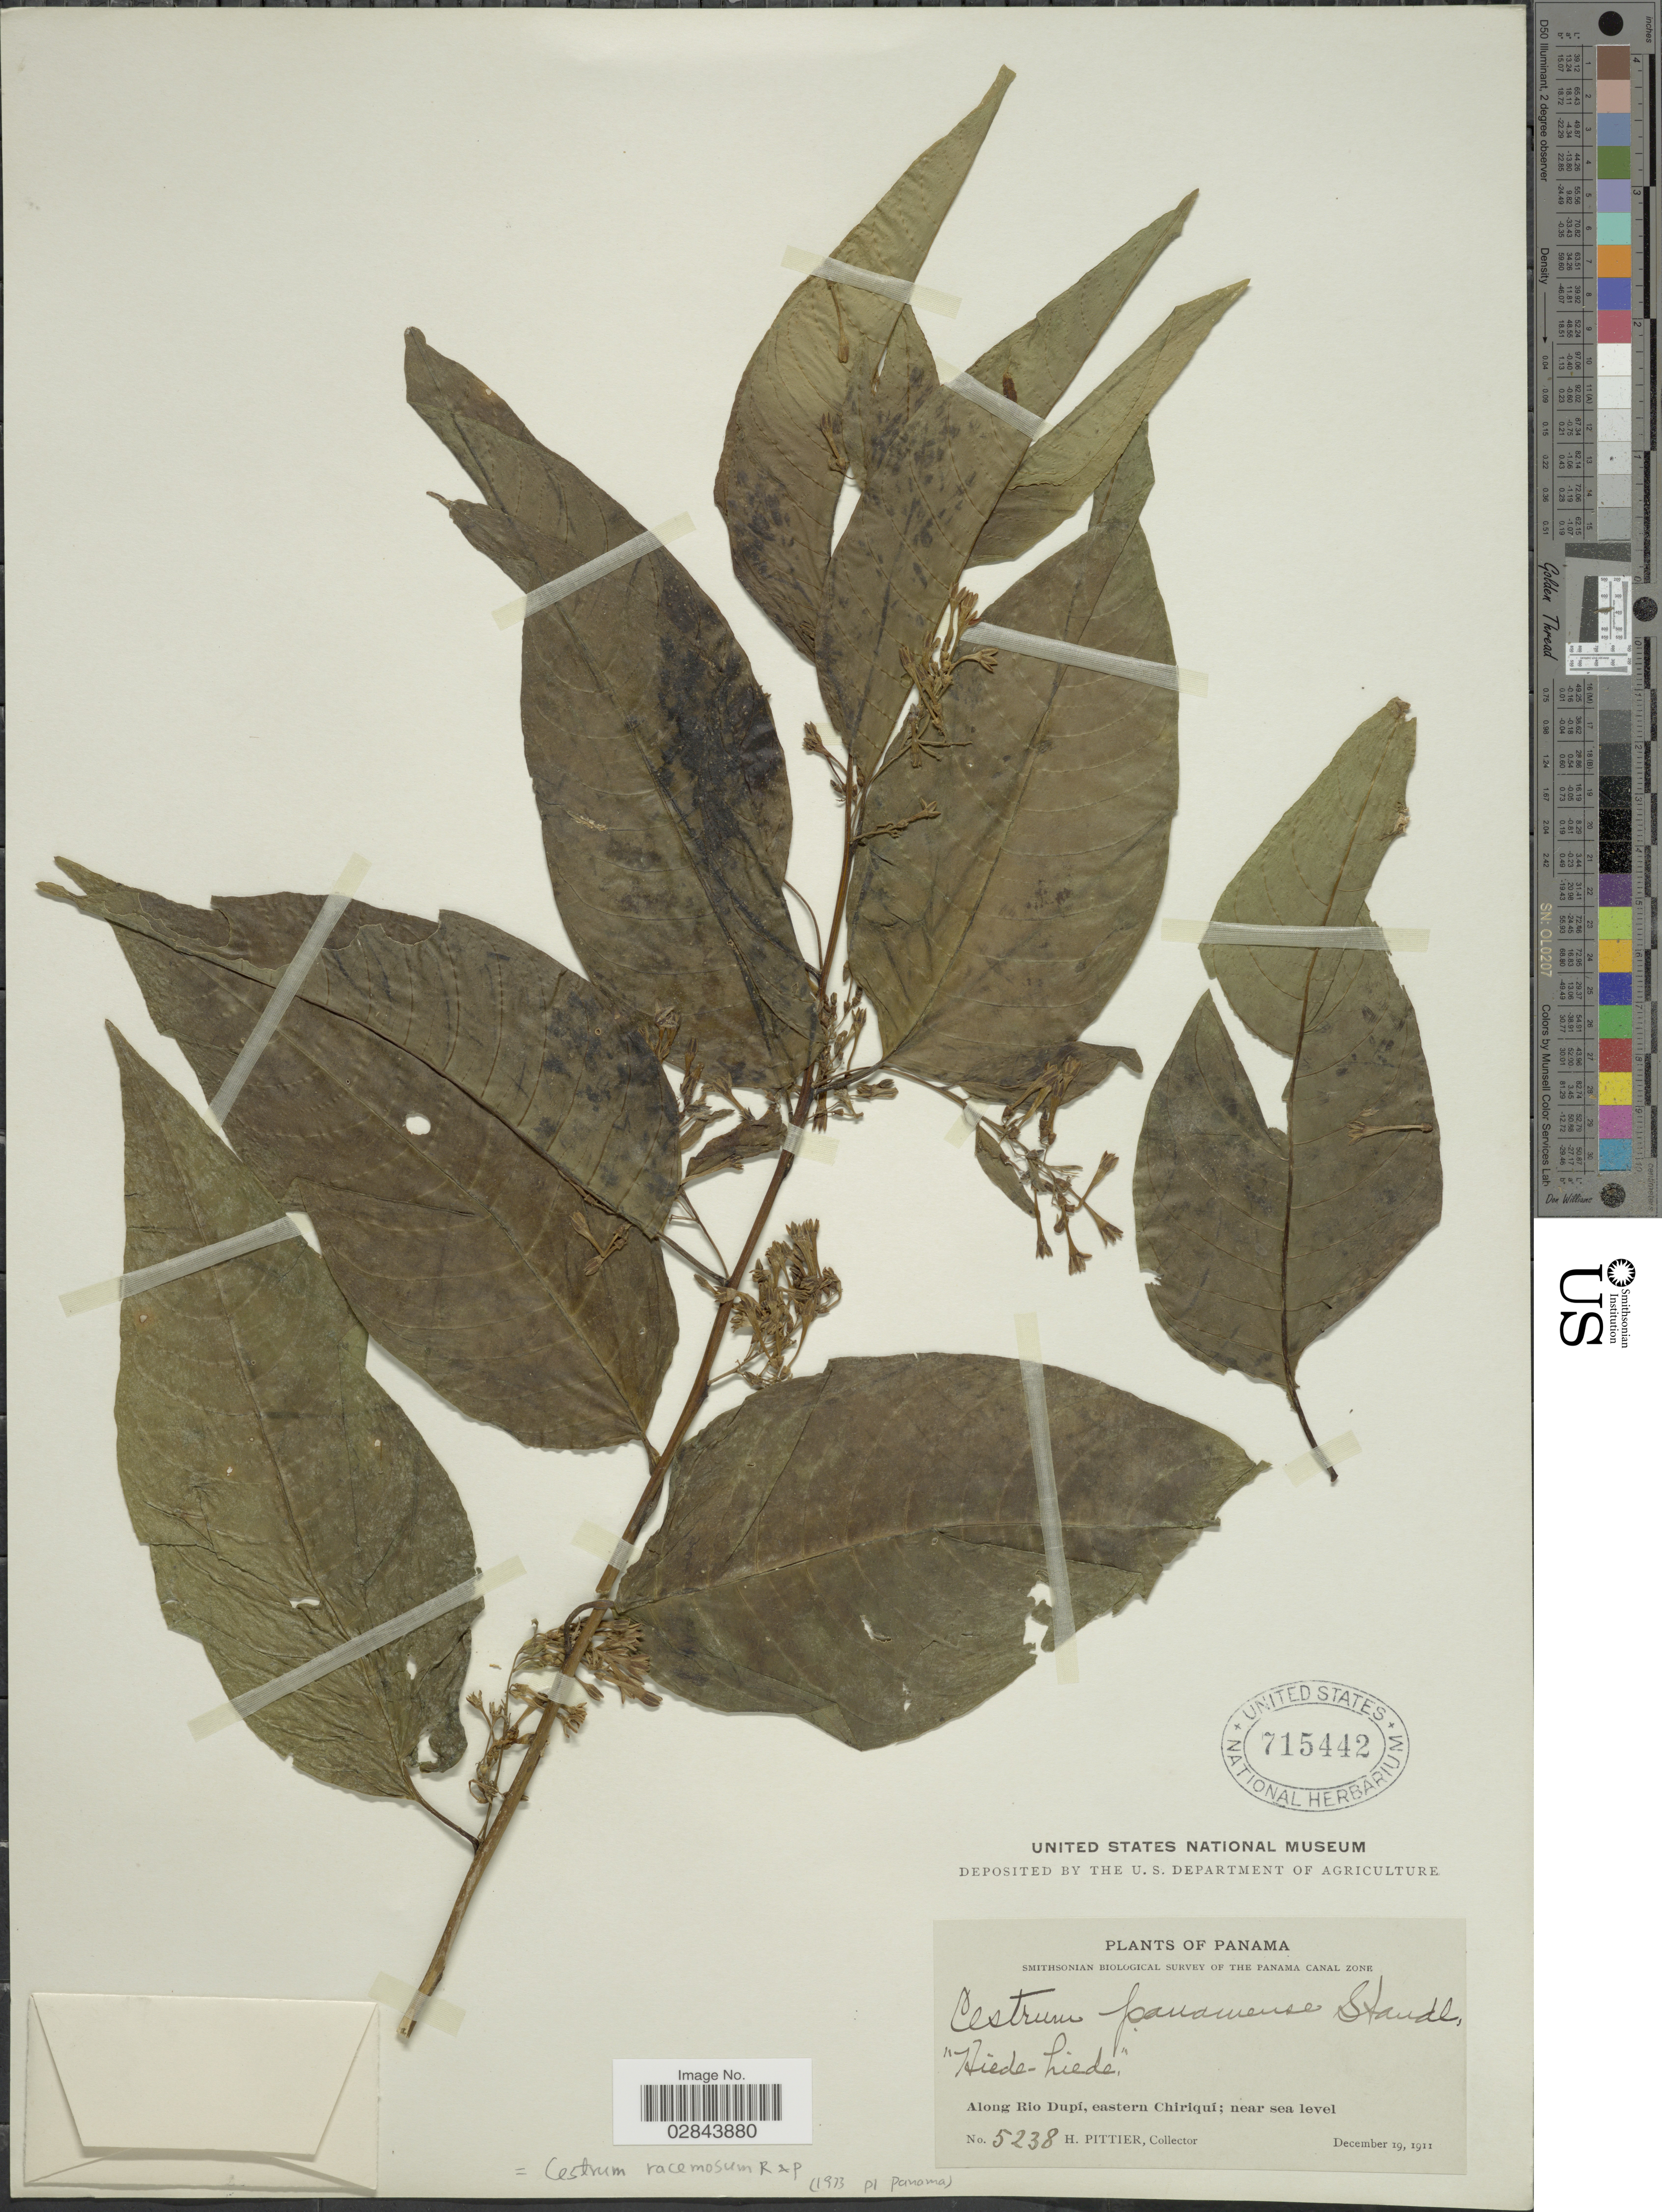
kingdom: Plantae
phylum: Tracheophyta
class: Magnoliopsida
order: Solanales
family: Solanaceae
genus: Cestrum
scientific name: Cestrum racemosum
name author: Ruiz & Pav.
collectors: H. F. Pittier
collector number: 5238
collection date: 1911-12-19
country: Panama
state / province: Chiriqui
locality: Along Rio Dupí, eastern Chiriquí.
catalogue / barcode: US 715442